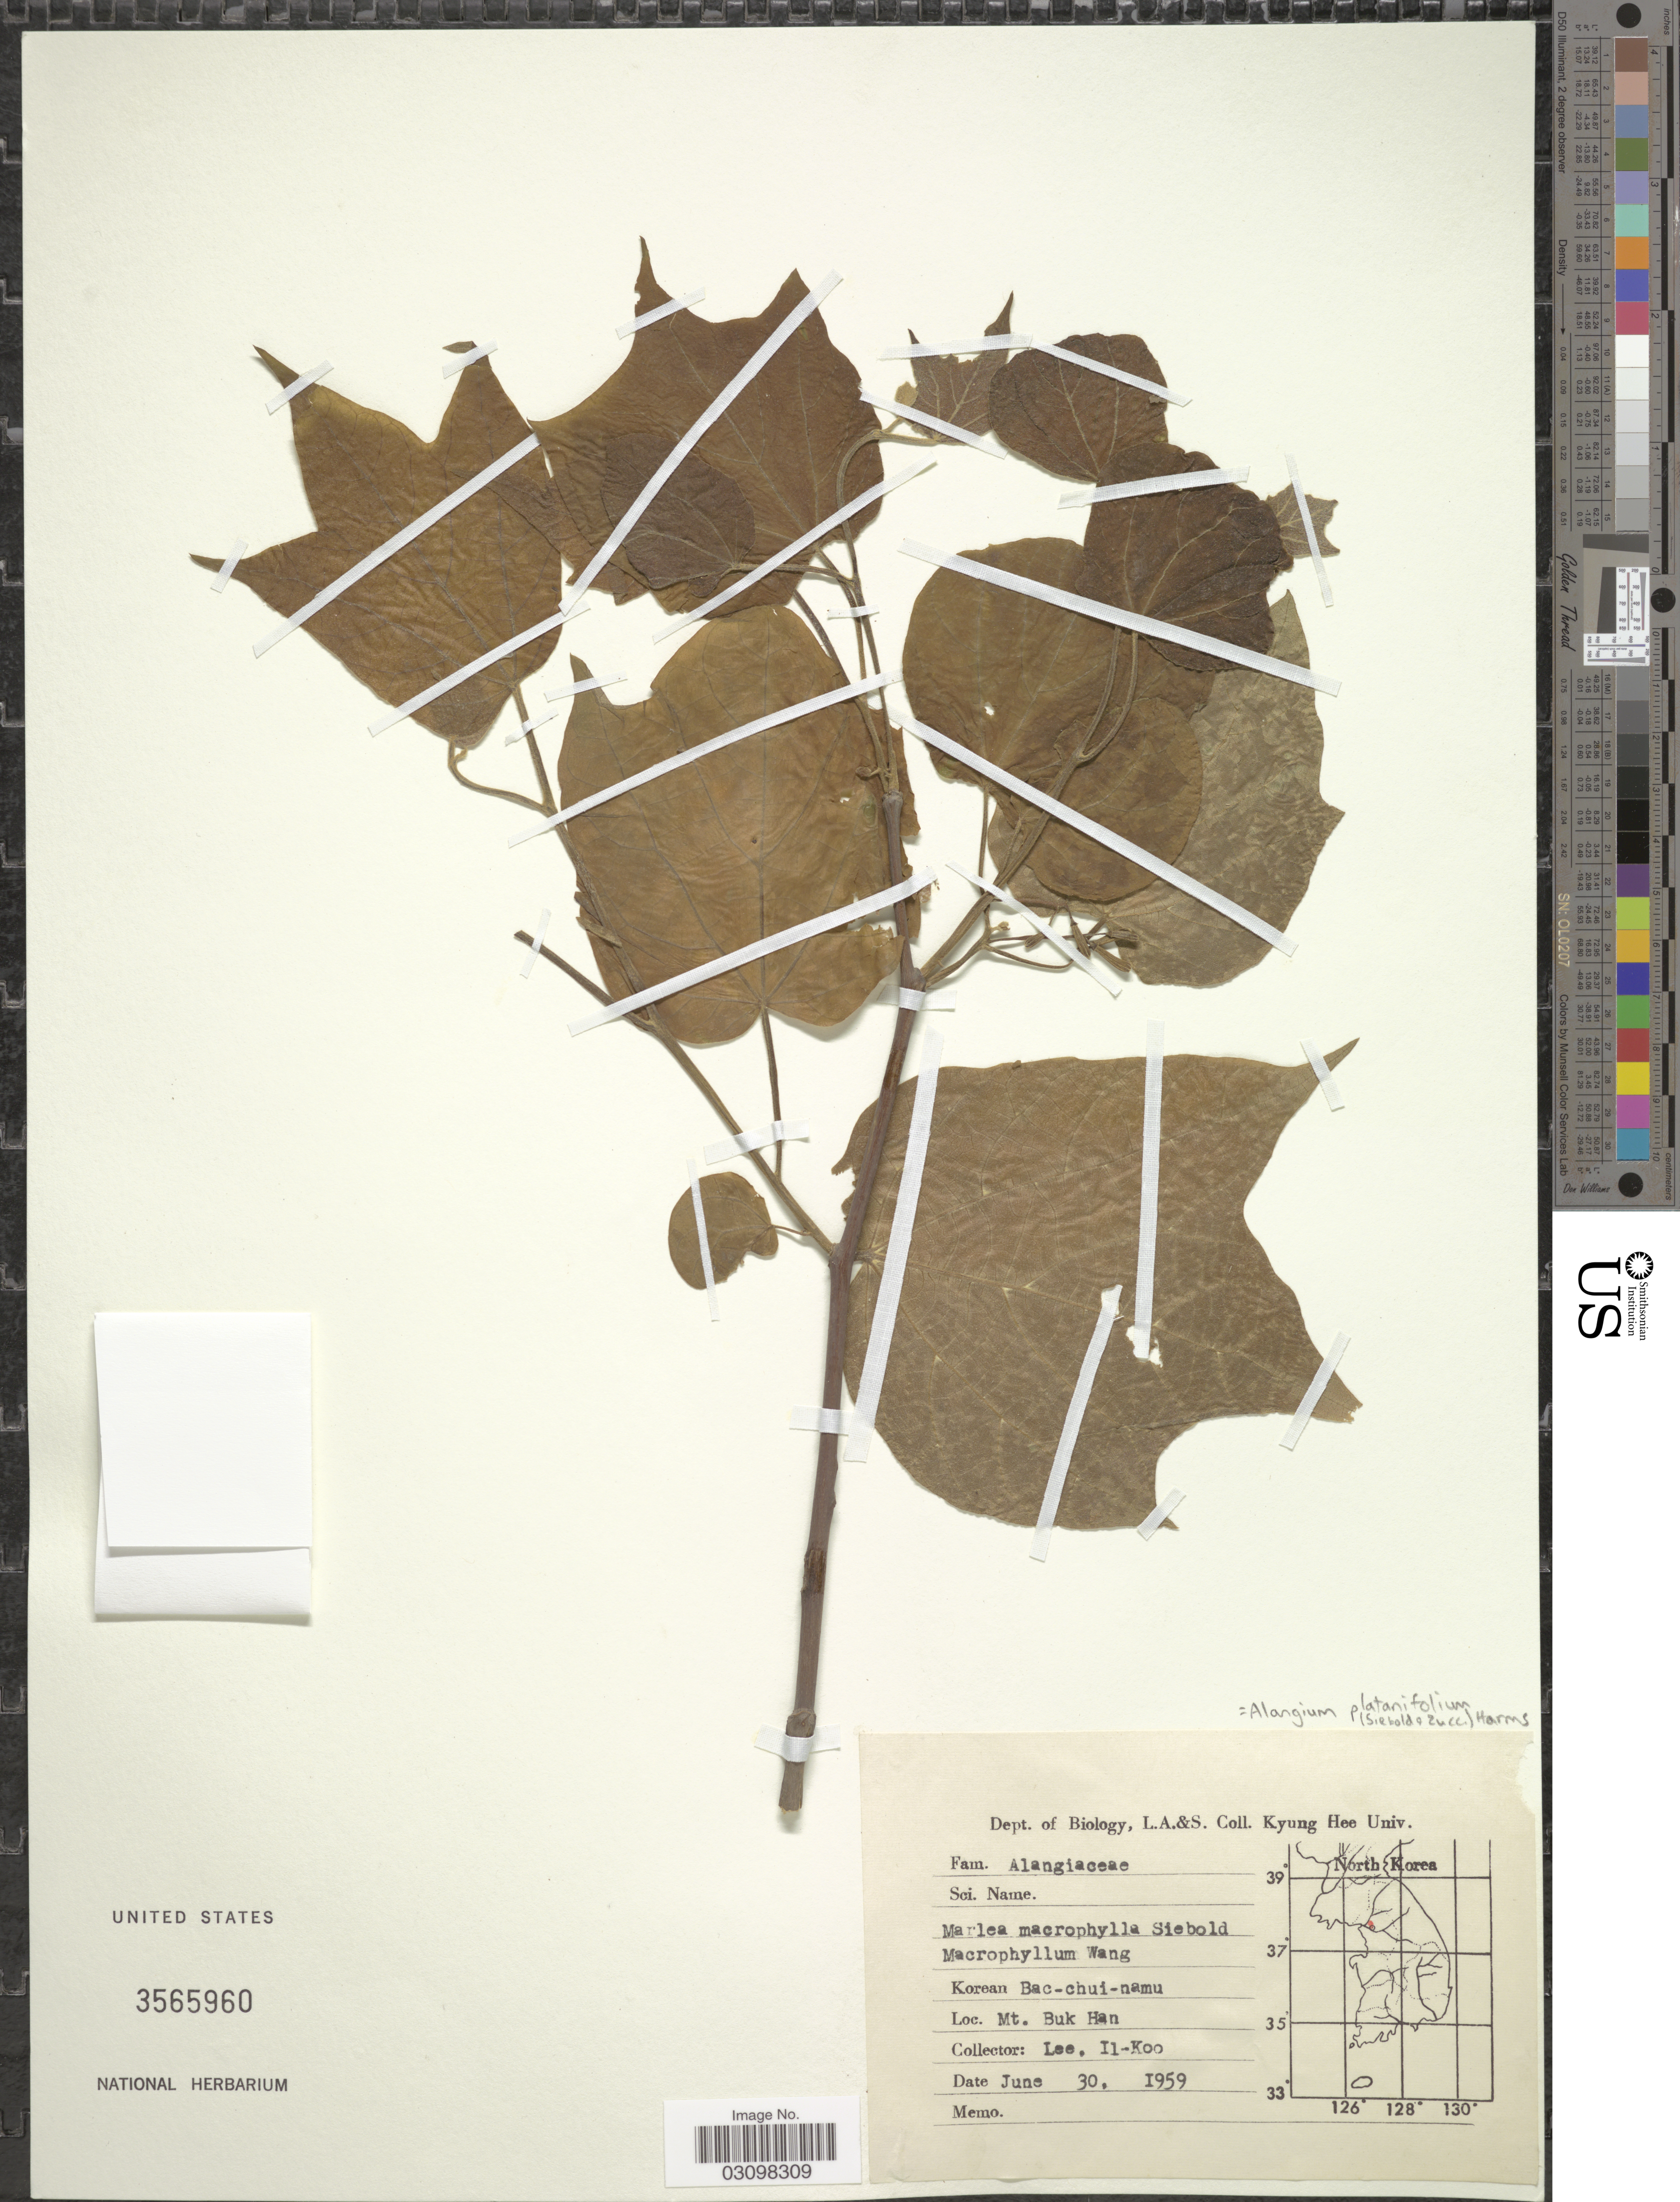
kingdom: Plantae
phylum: Tracheophyta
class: Magnoliopsida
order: Cornales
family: Cornaceae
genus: Alangium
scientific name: Alangium platanifolium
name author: (Siebold & Zucc.) Harms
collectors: Il-Ko Lee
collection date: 1959-06-30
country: South Korea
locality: Mt. Buk Han.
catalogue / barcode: US 3565960